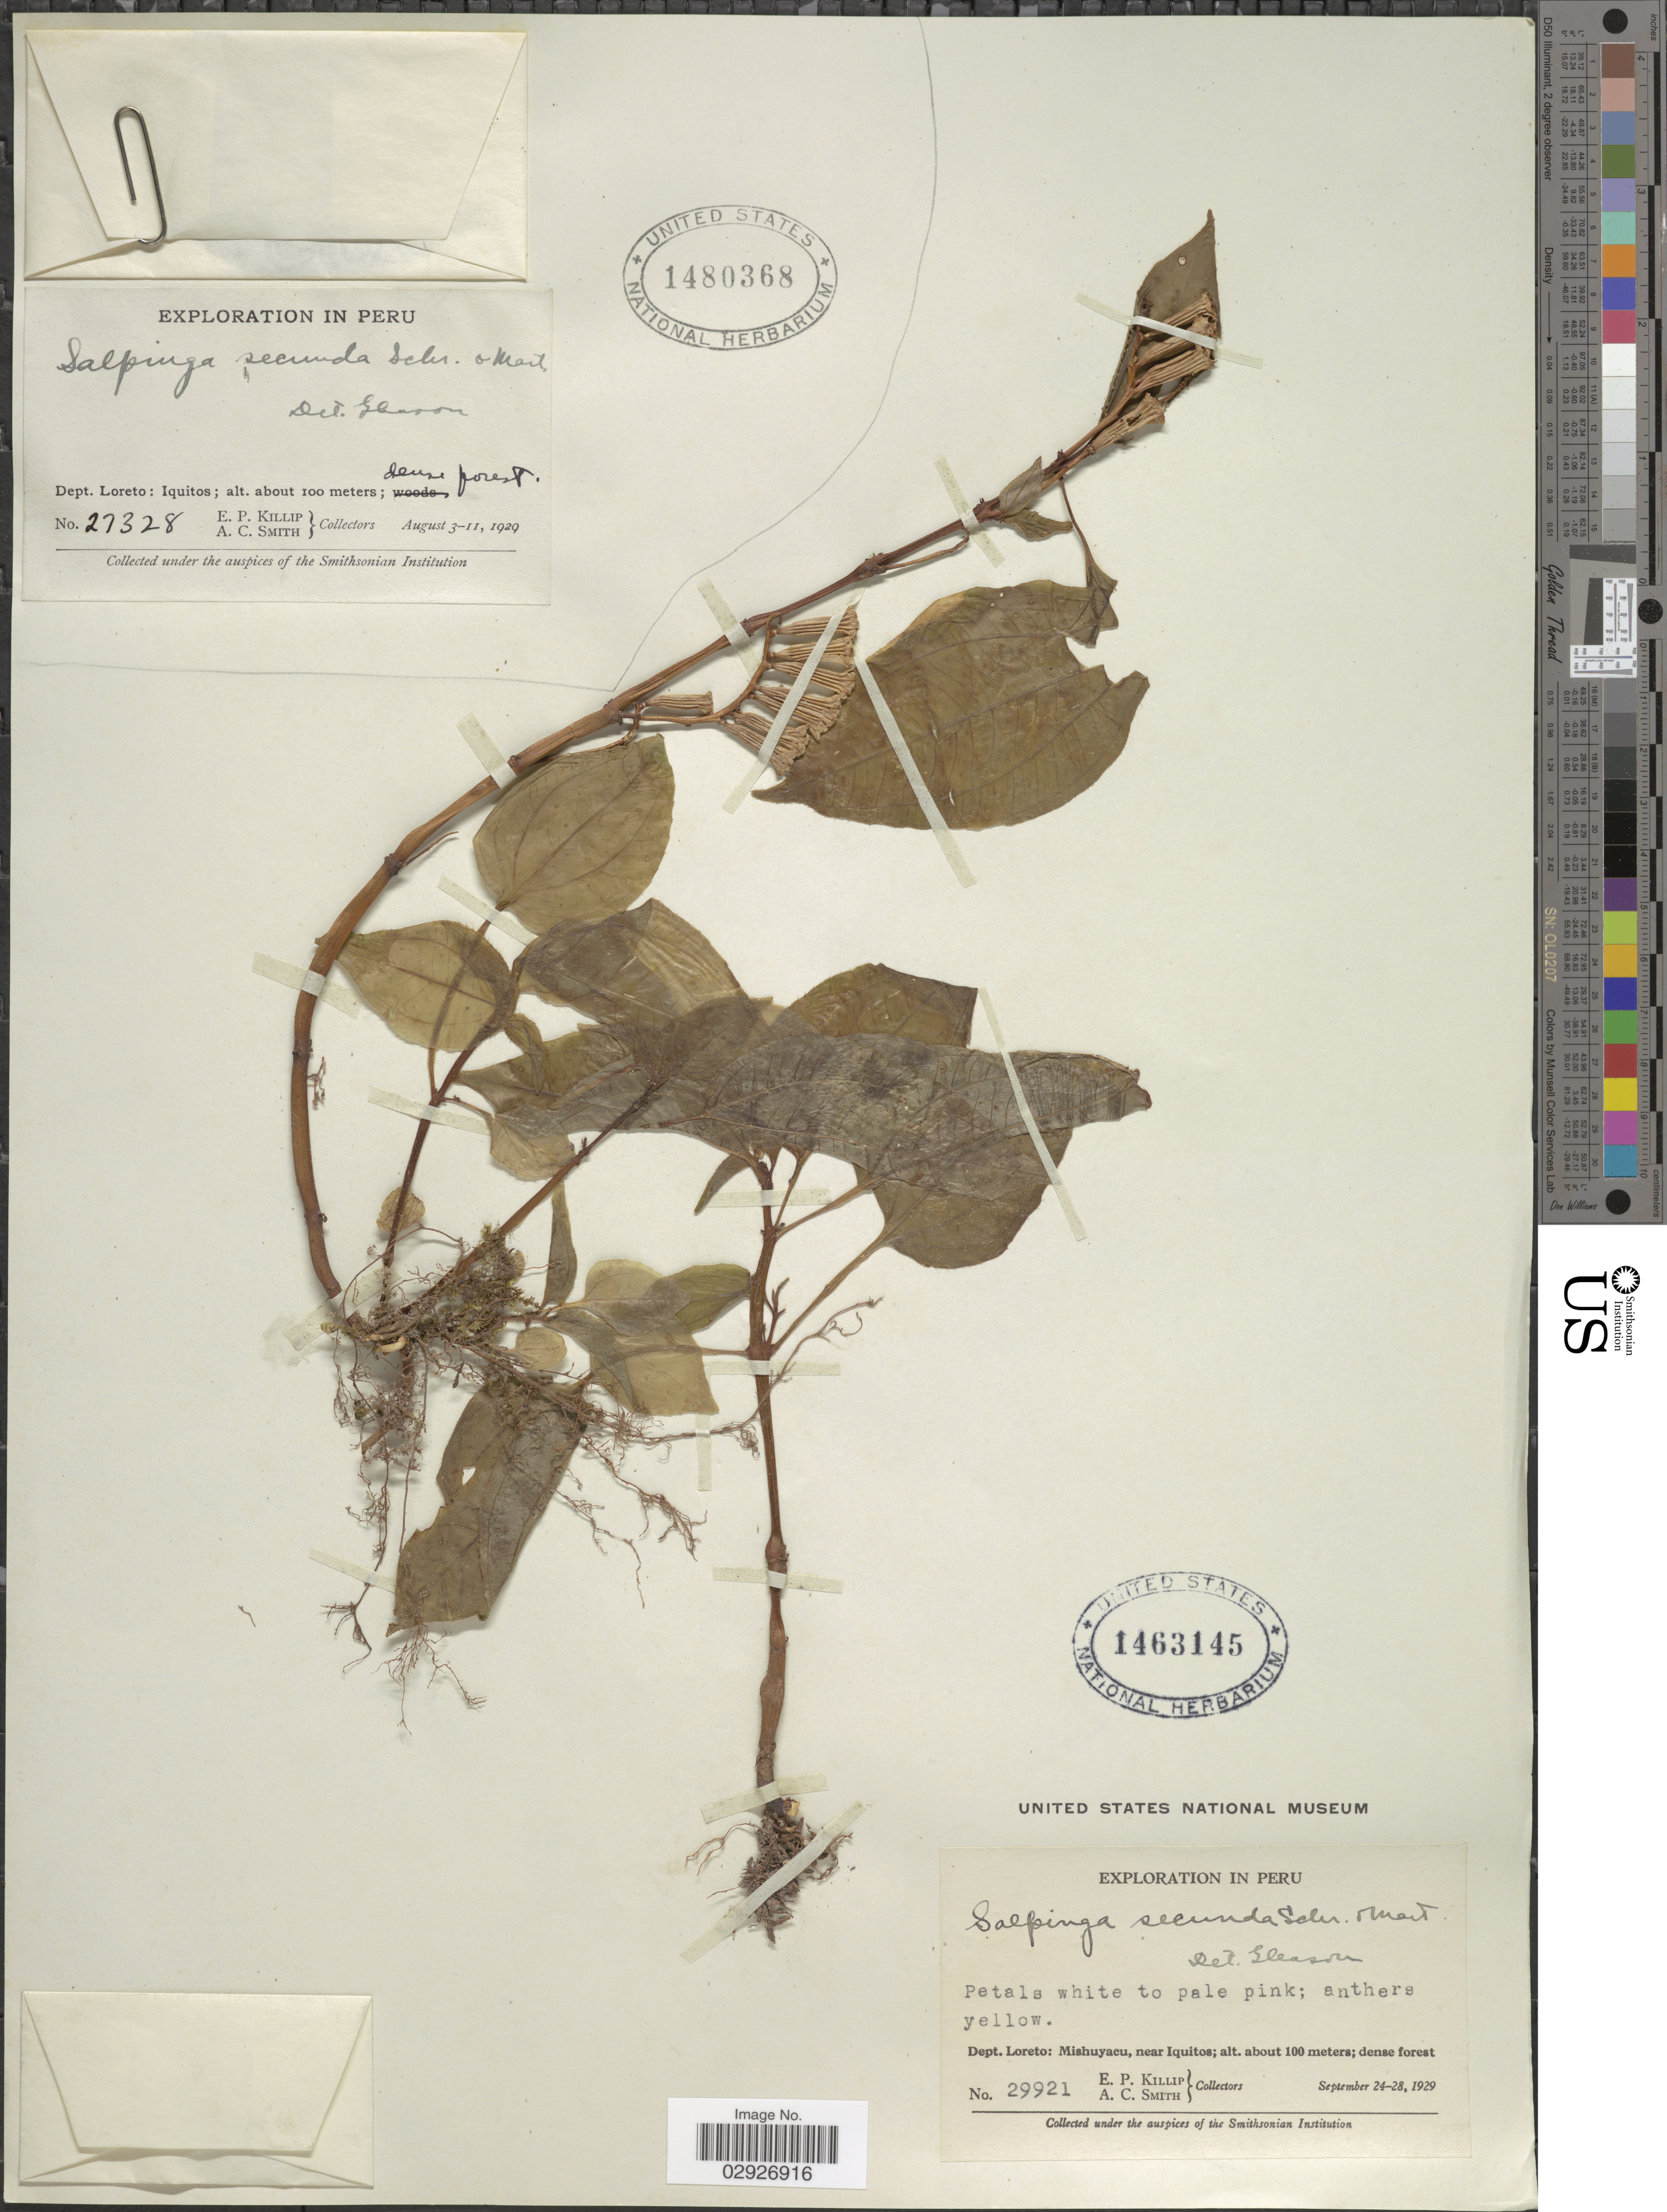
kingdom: Plantae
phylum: Tracheophyta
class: Magnoliopsida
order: Myrtales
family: Melastomataceae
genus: Salpinga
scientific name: Salpinga secunda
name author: Schrank & Mart. ex DC.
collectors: E. P. Killip & A. C. Smith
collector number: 27328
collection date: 1929-08-03/1929-08-11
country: Peru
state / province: Loreto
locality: Dept. Loreto: Iquitos.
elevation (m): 100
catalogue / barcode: US 1480368-2